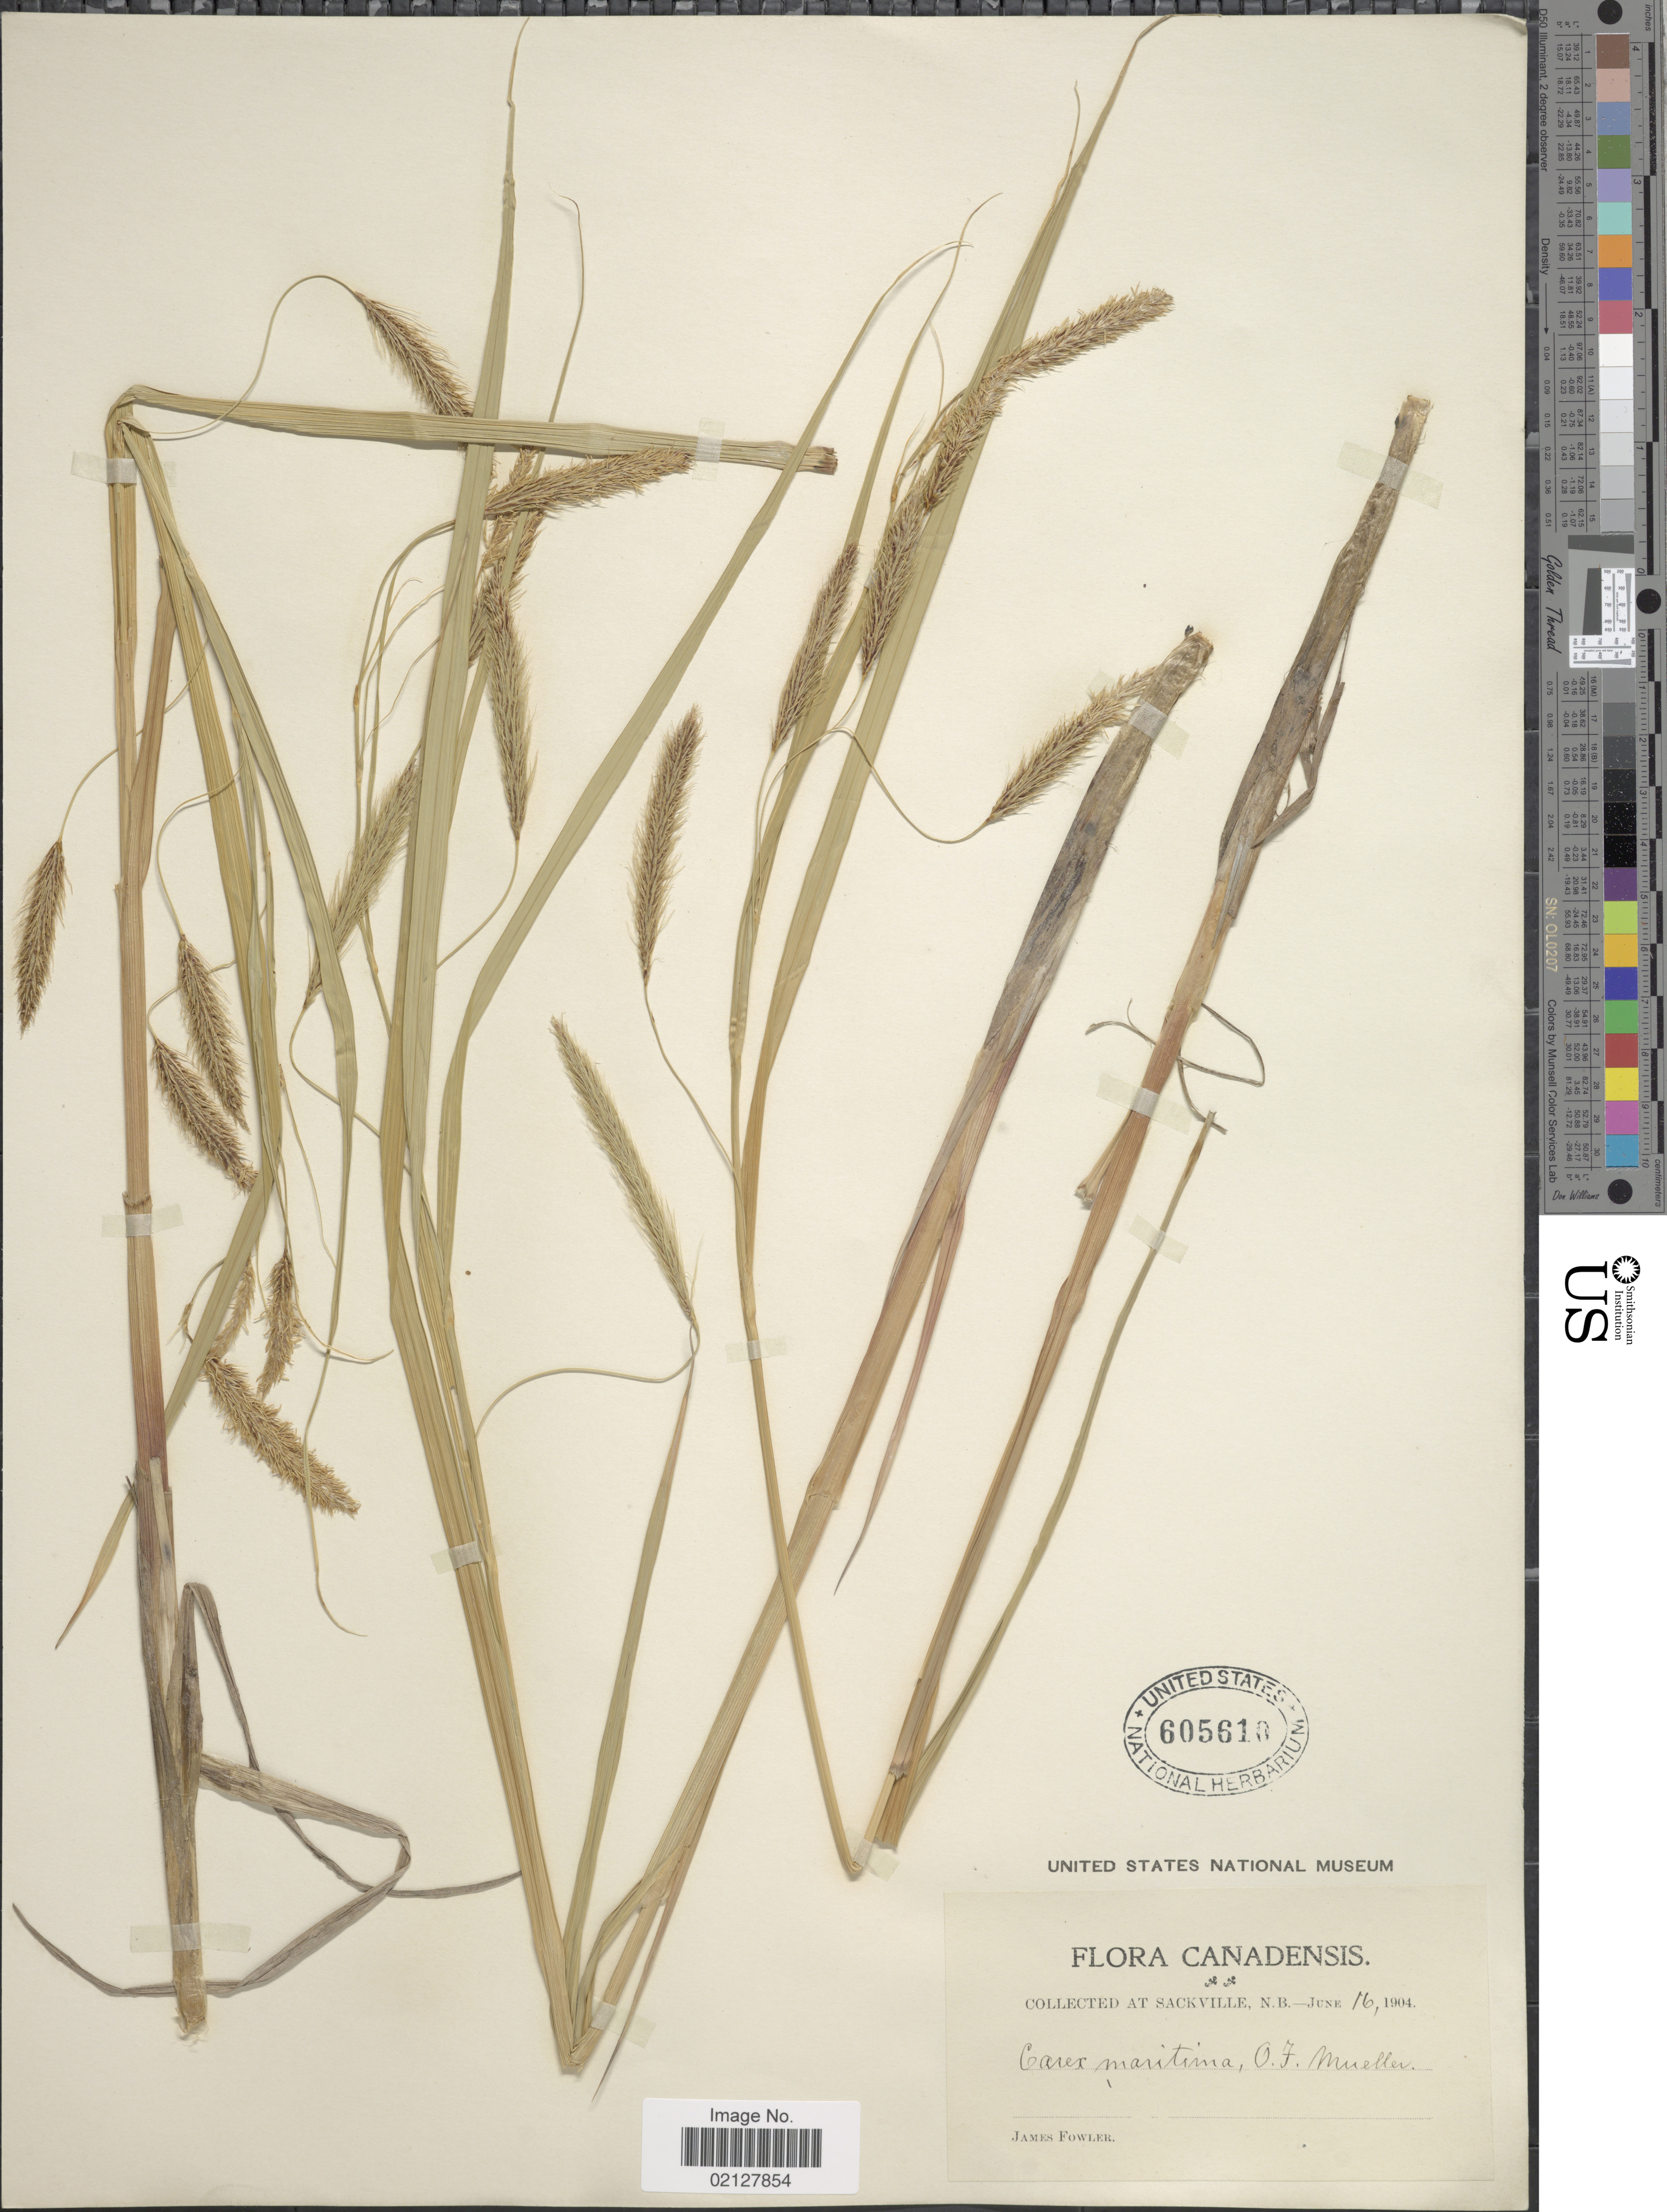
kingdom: Plantae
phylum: Tracheophyta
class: Liliopsida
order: Poales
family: Cyperaceae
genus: Carex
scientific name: Carex paleacea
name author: Schreb. ex Wahlenb.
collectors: J. P. Fowler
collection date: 1904-06-16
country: Canada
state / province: New Brunswick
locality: Sackville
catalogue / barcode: US 605610